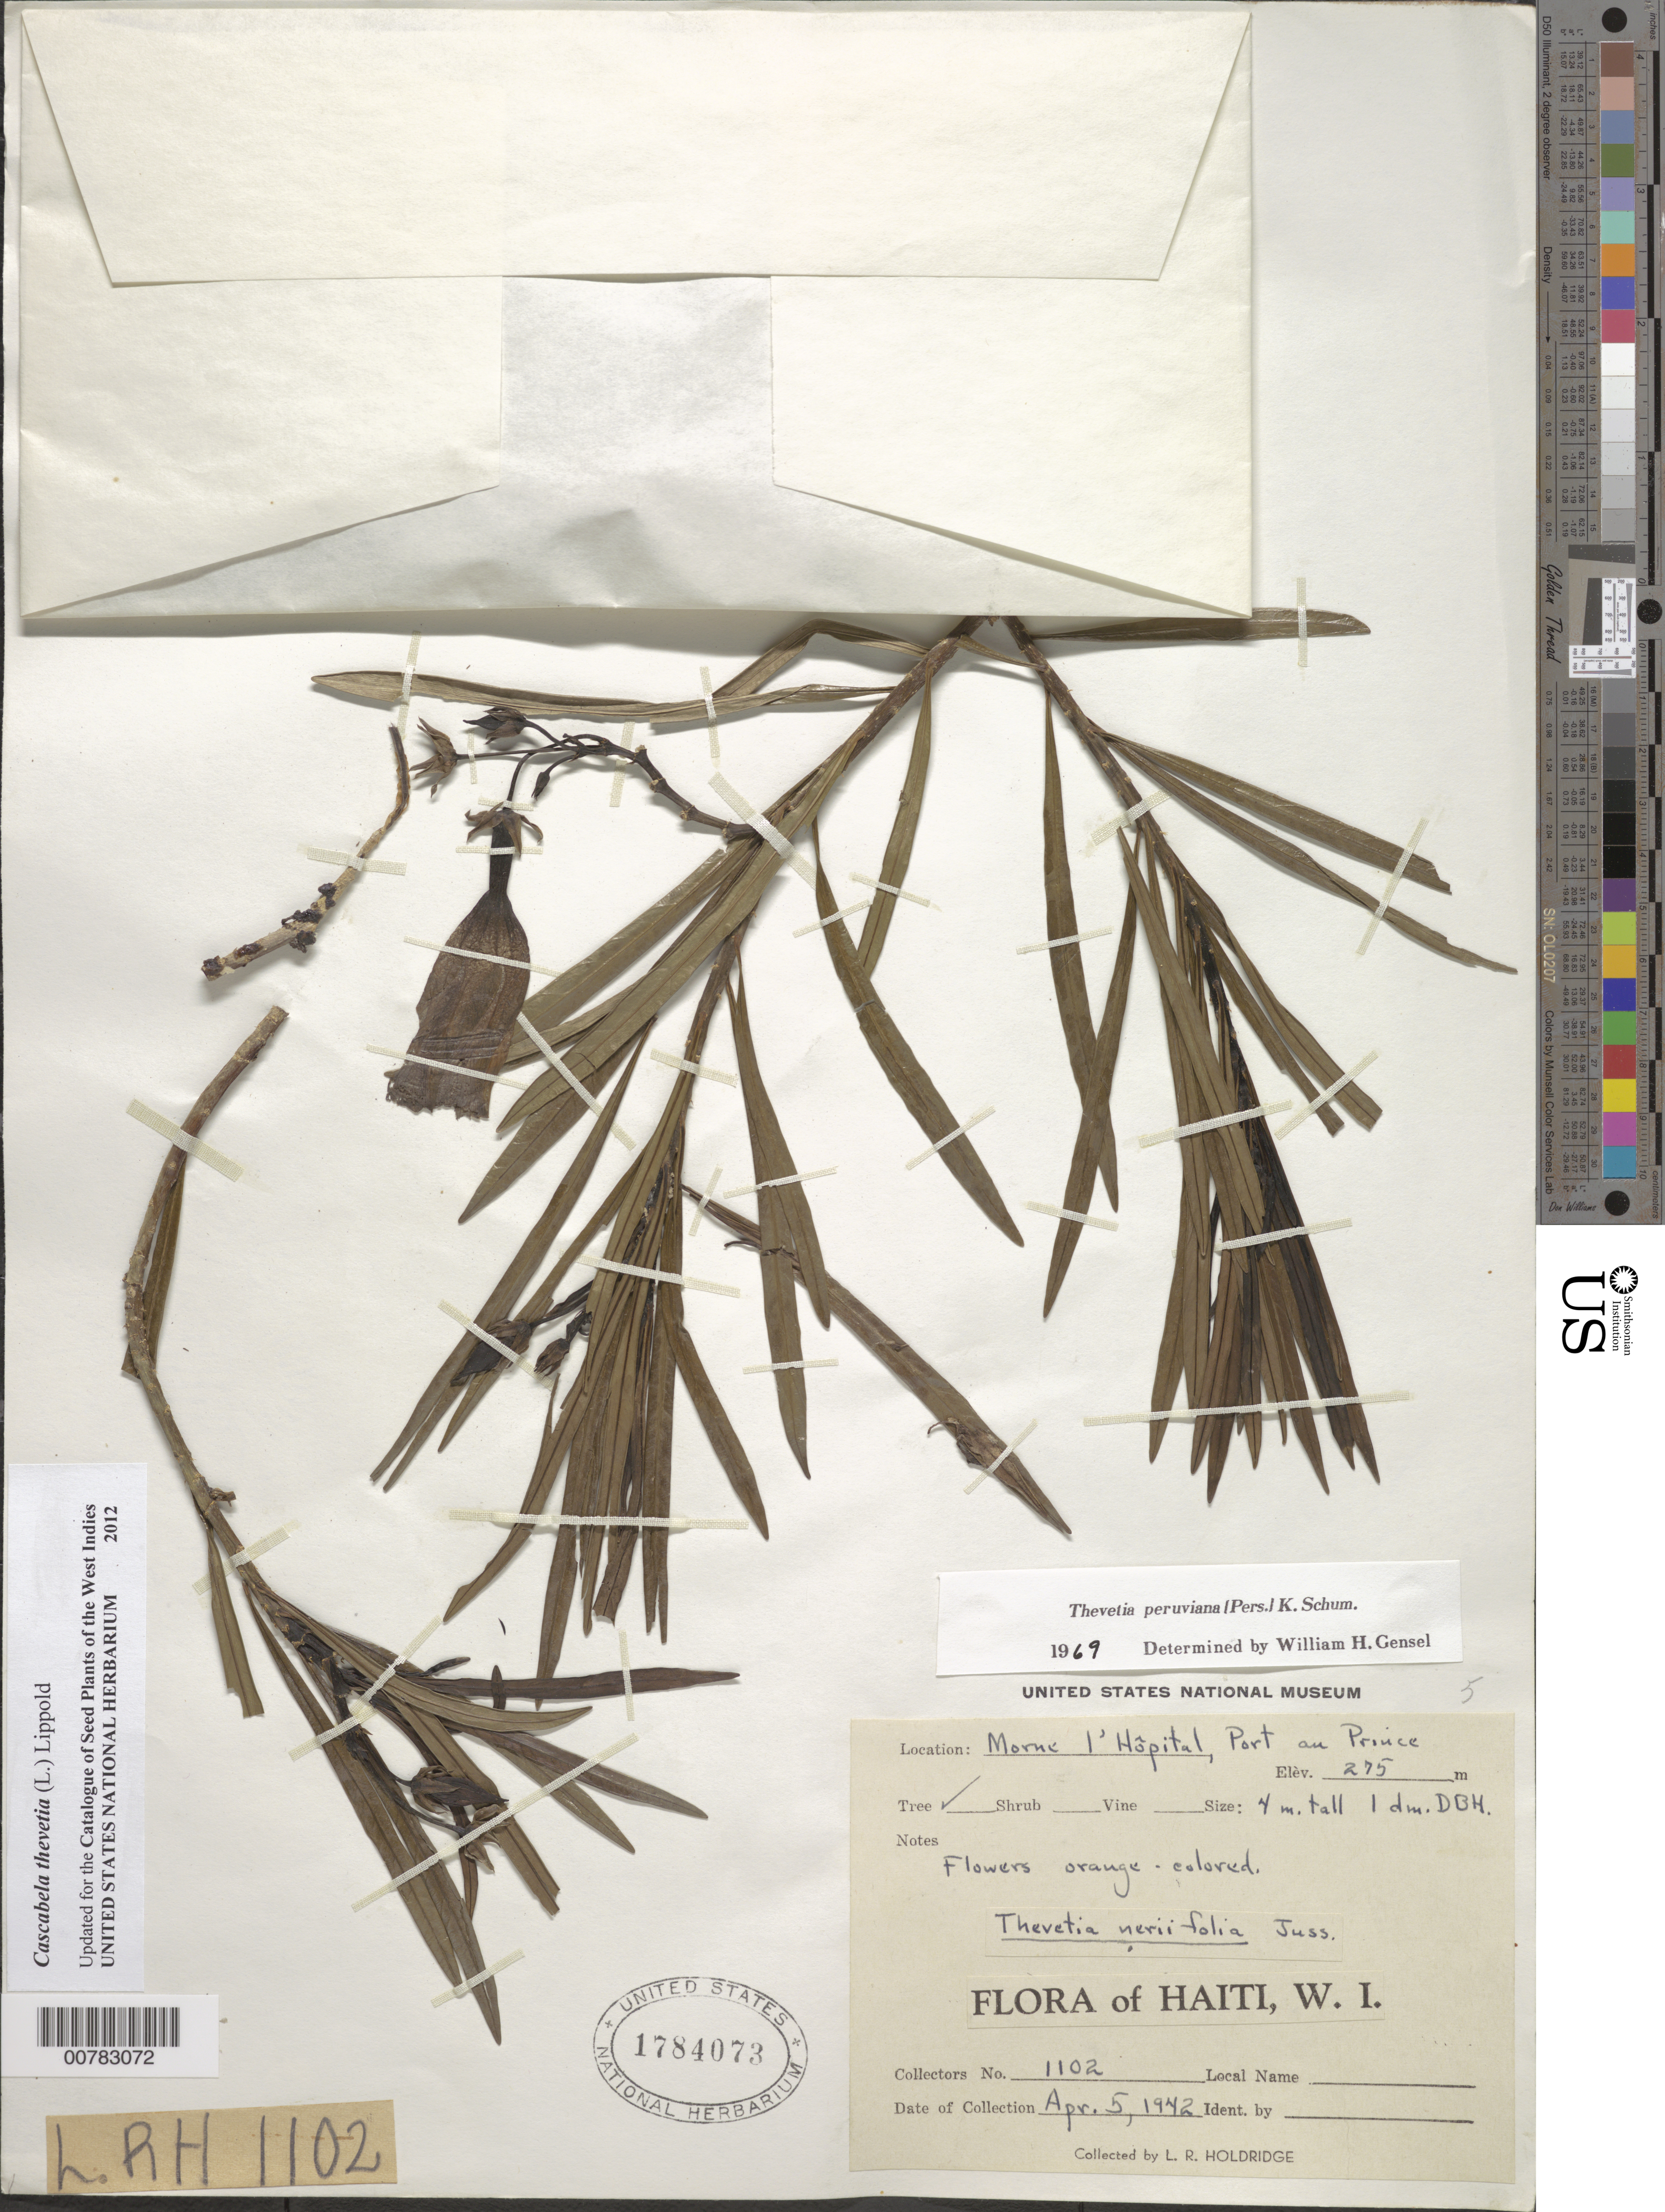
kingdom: Plantae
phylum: Tracheophyta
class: Magnoliopsida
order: Gentianales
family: Apocynaceae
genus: Cascabela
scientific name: Cascabela thevetia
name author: (L.) Lippold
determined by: Gensel, W. H.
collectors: L. Holdridge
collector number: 1102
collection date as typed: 05 Apr 1942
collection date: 1942-04-05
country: Haiti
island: Hispaniola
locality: Port au Prince, Morne l'Hôpital.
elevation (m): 275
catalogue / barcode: US 1784073